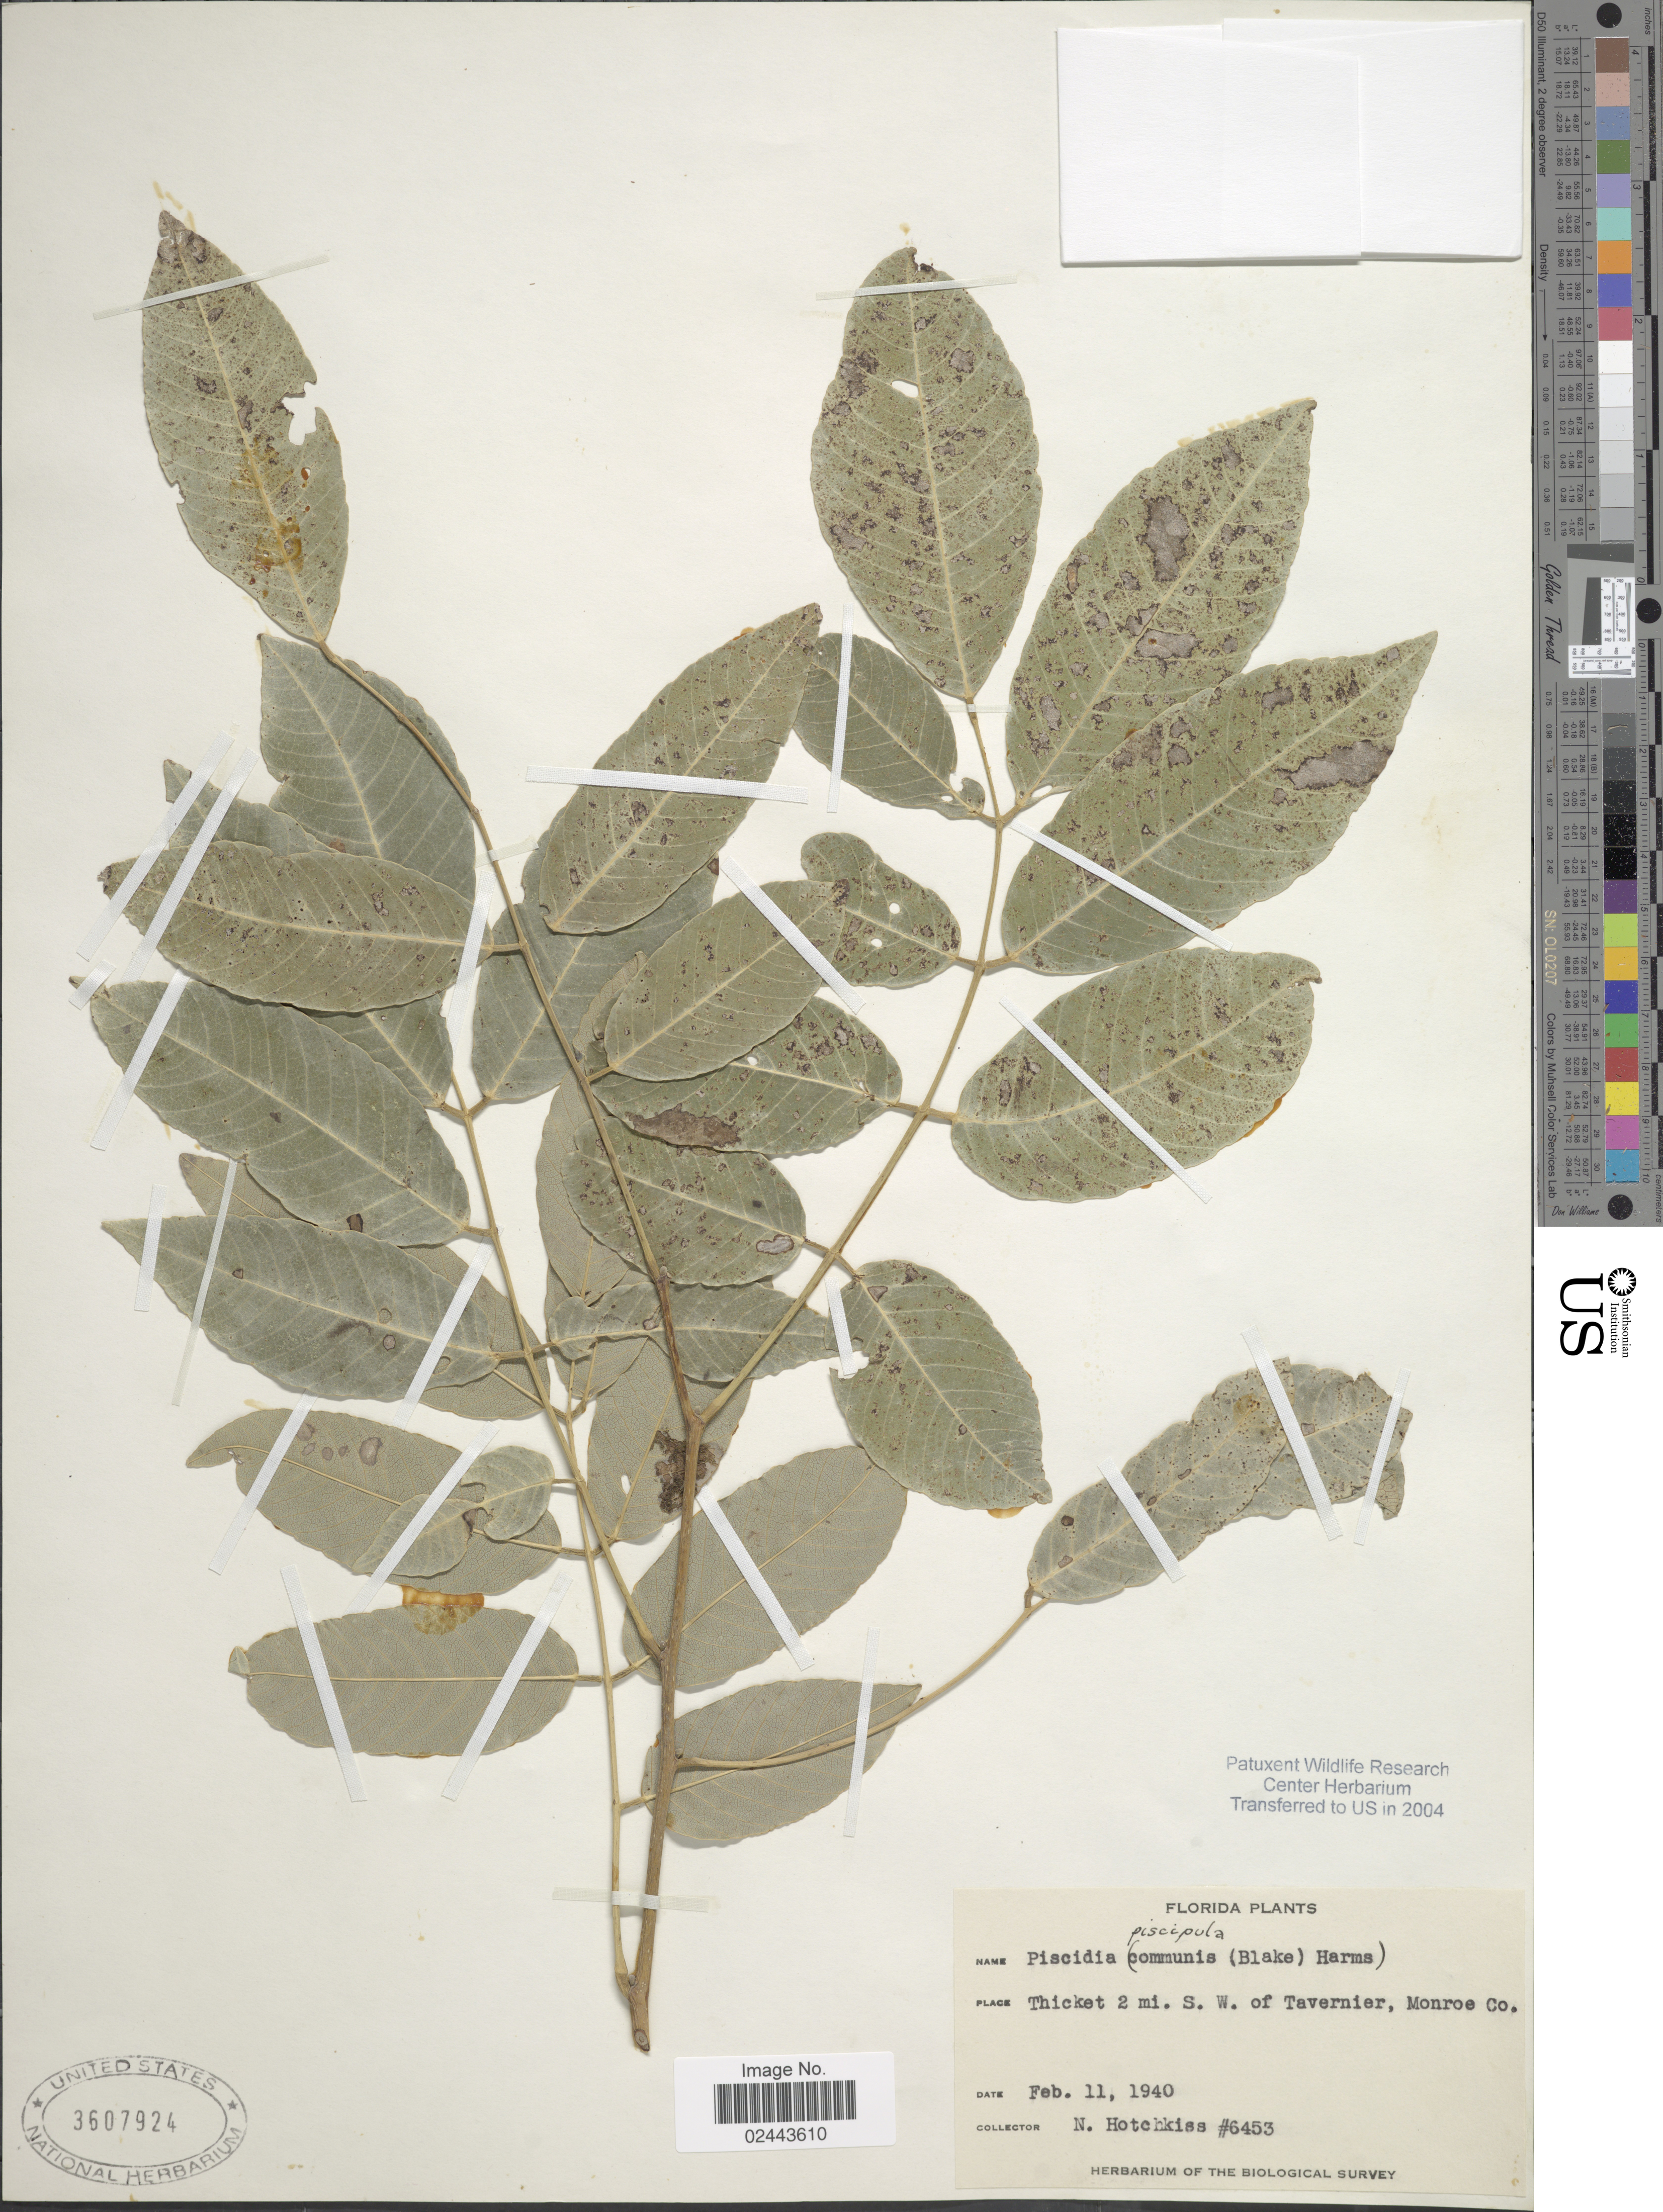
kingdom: Plantae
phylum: Tracheophyta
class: Magnoliopsida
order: Fabales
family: Fabaceae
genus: Piscidia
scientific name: Piscidia piscipula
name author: (L.) Sarg.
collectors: N. Hotchkiss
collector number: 6453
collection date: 1940-02-11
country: United States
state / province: Florida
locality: Thicket 2 mi. S.W. of Tavernier, Monroe Co.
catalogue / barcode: US 3607924